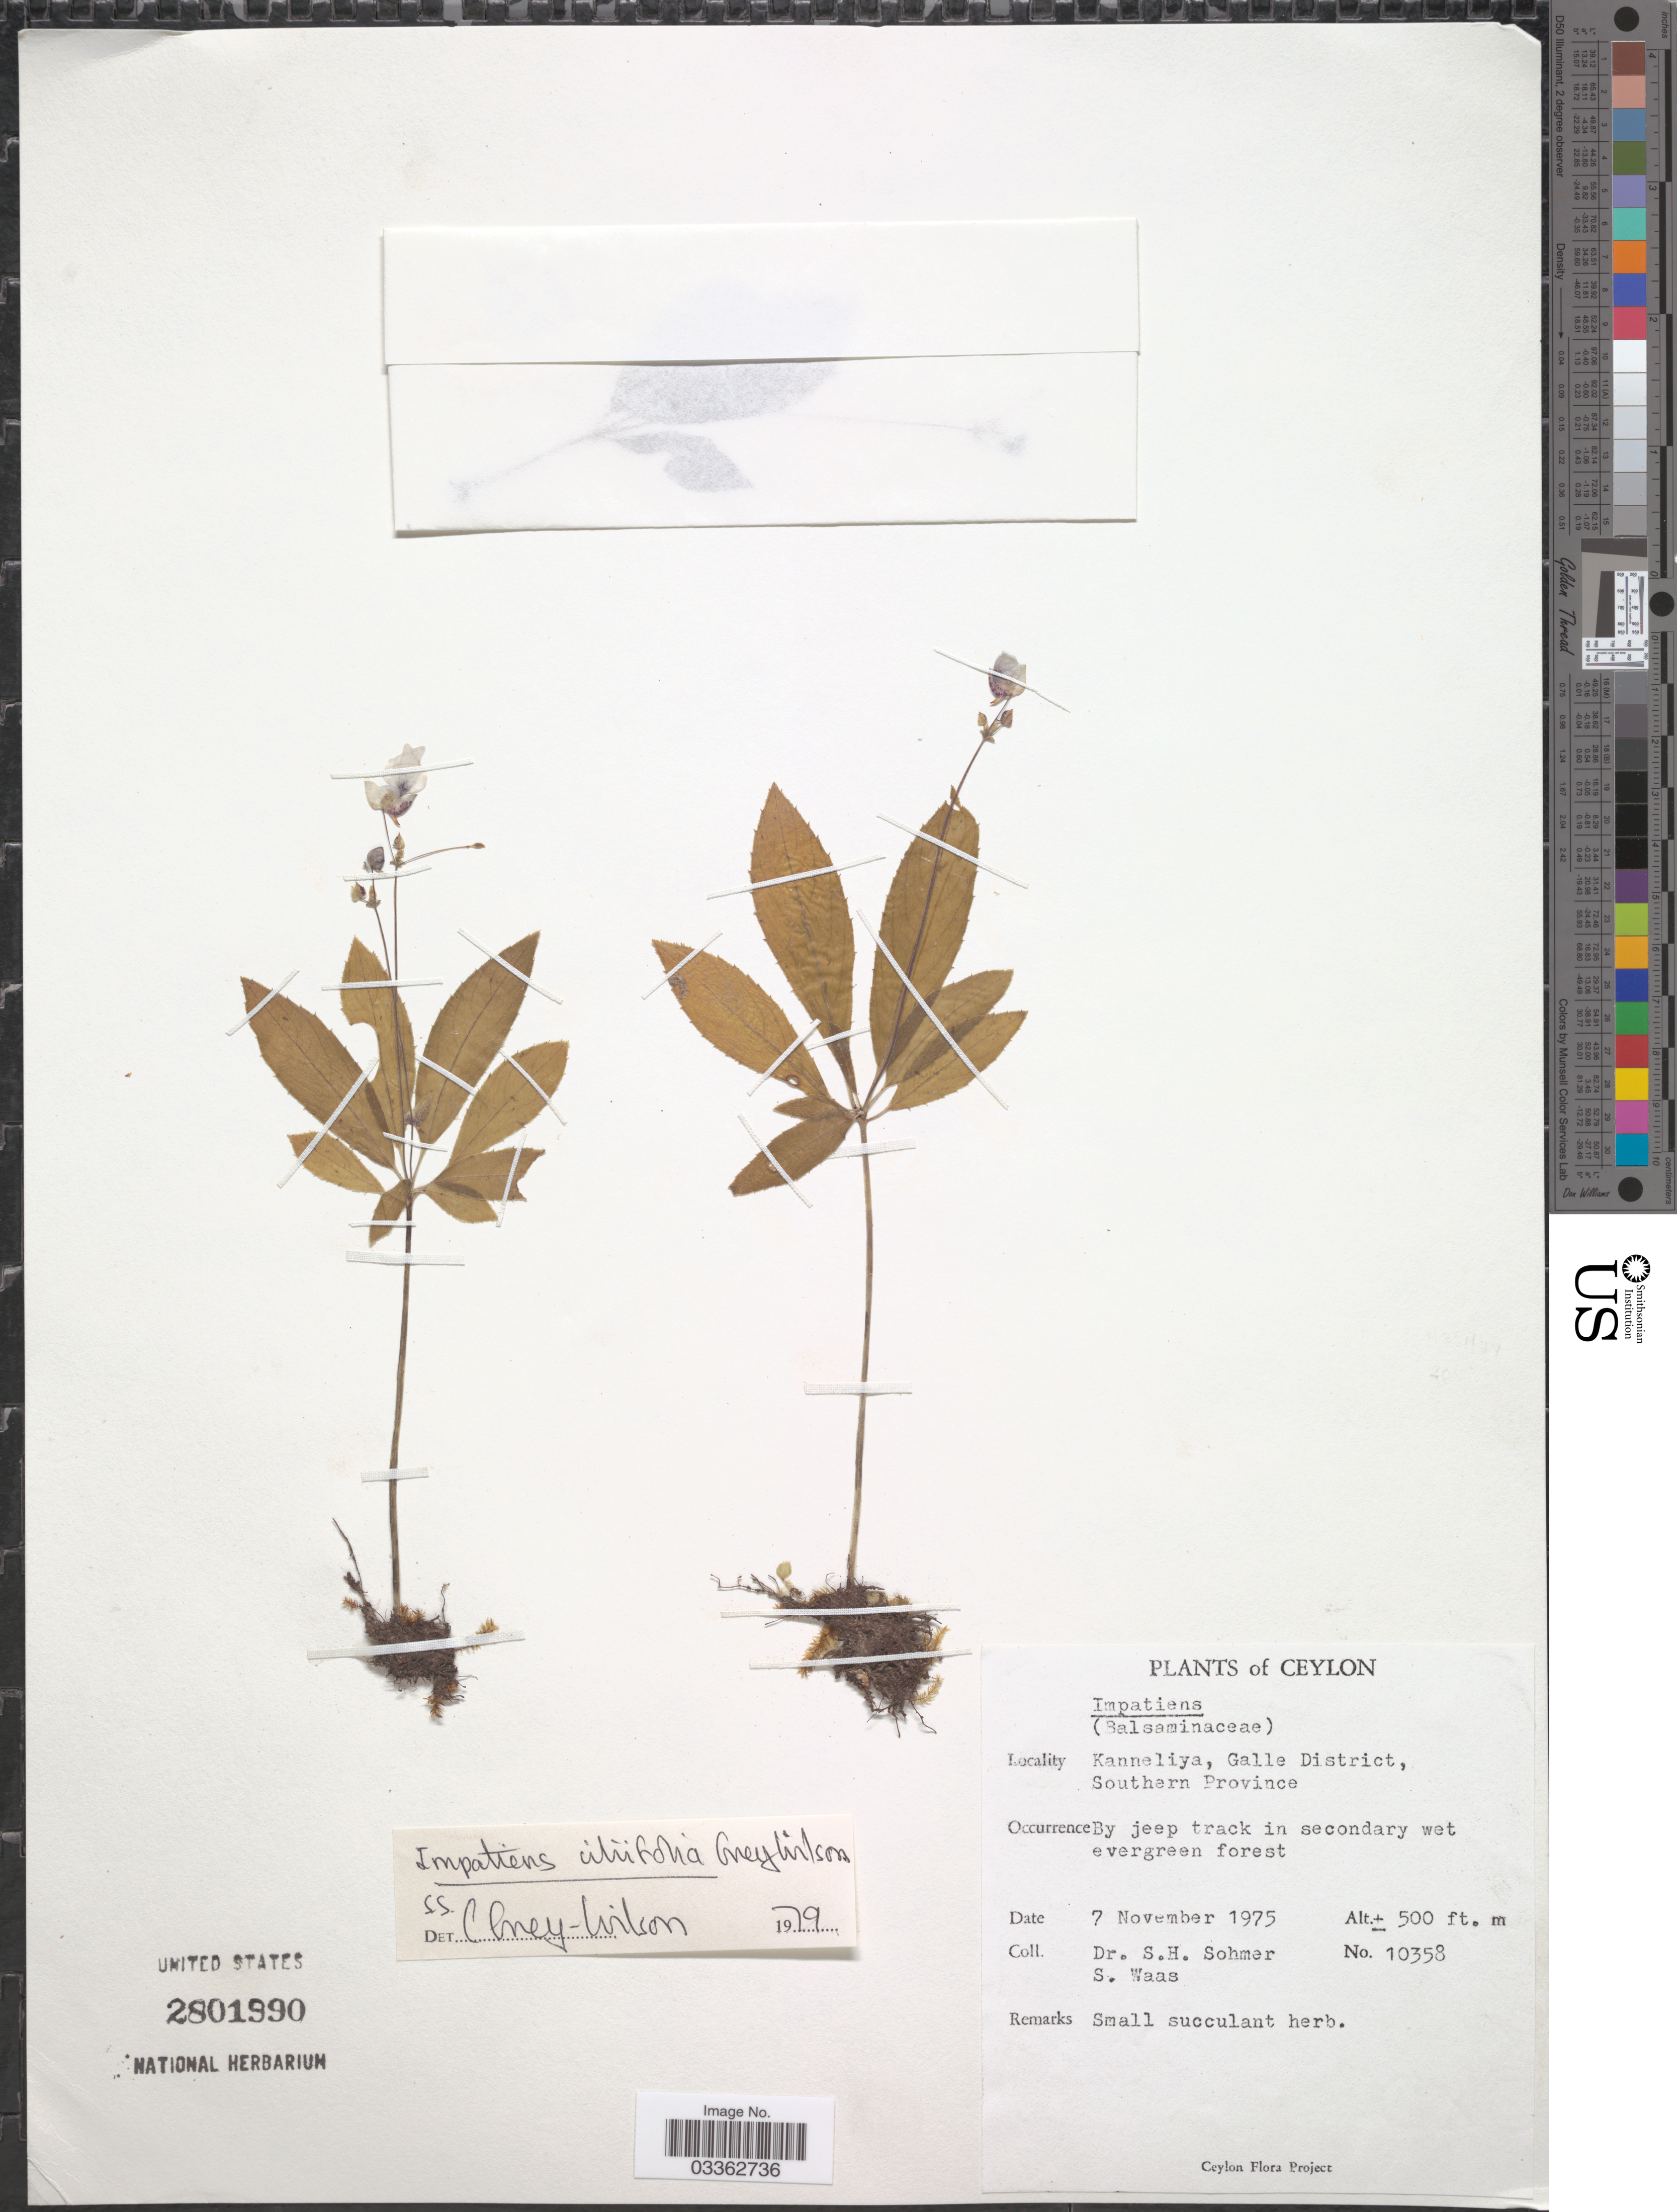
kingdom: Plantae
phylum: Tracheophyta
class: Magnoliopsida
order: Ericales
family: Balsaminaceae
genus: Impatiens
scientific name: Impatiens ciliifolia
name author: Grey-Wilson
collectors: S. H. Sohmer & S. Waas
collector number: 10358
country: Sri Lanka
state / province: Southern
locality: Ceylon. Kanneliya, Galle District.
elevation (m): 152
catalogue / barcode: US 2801990